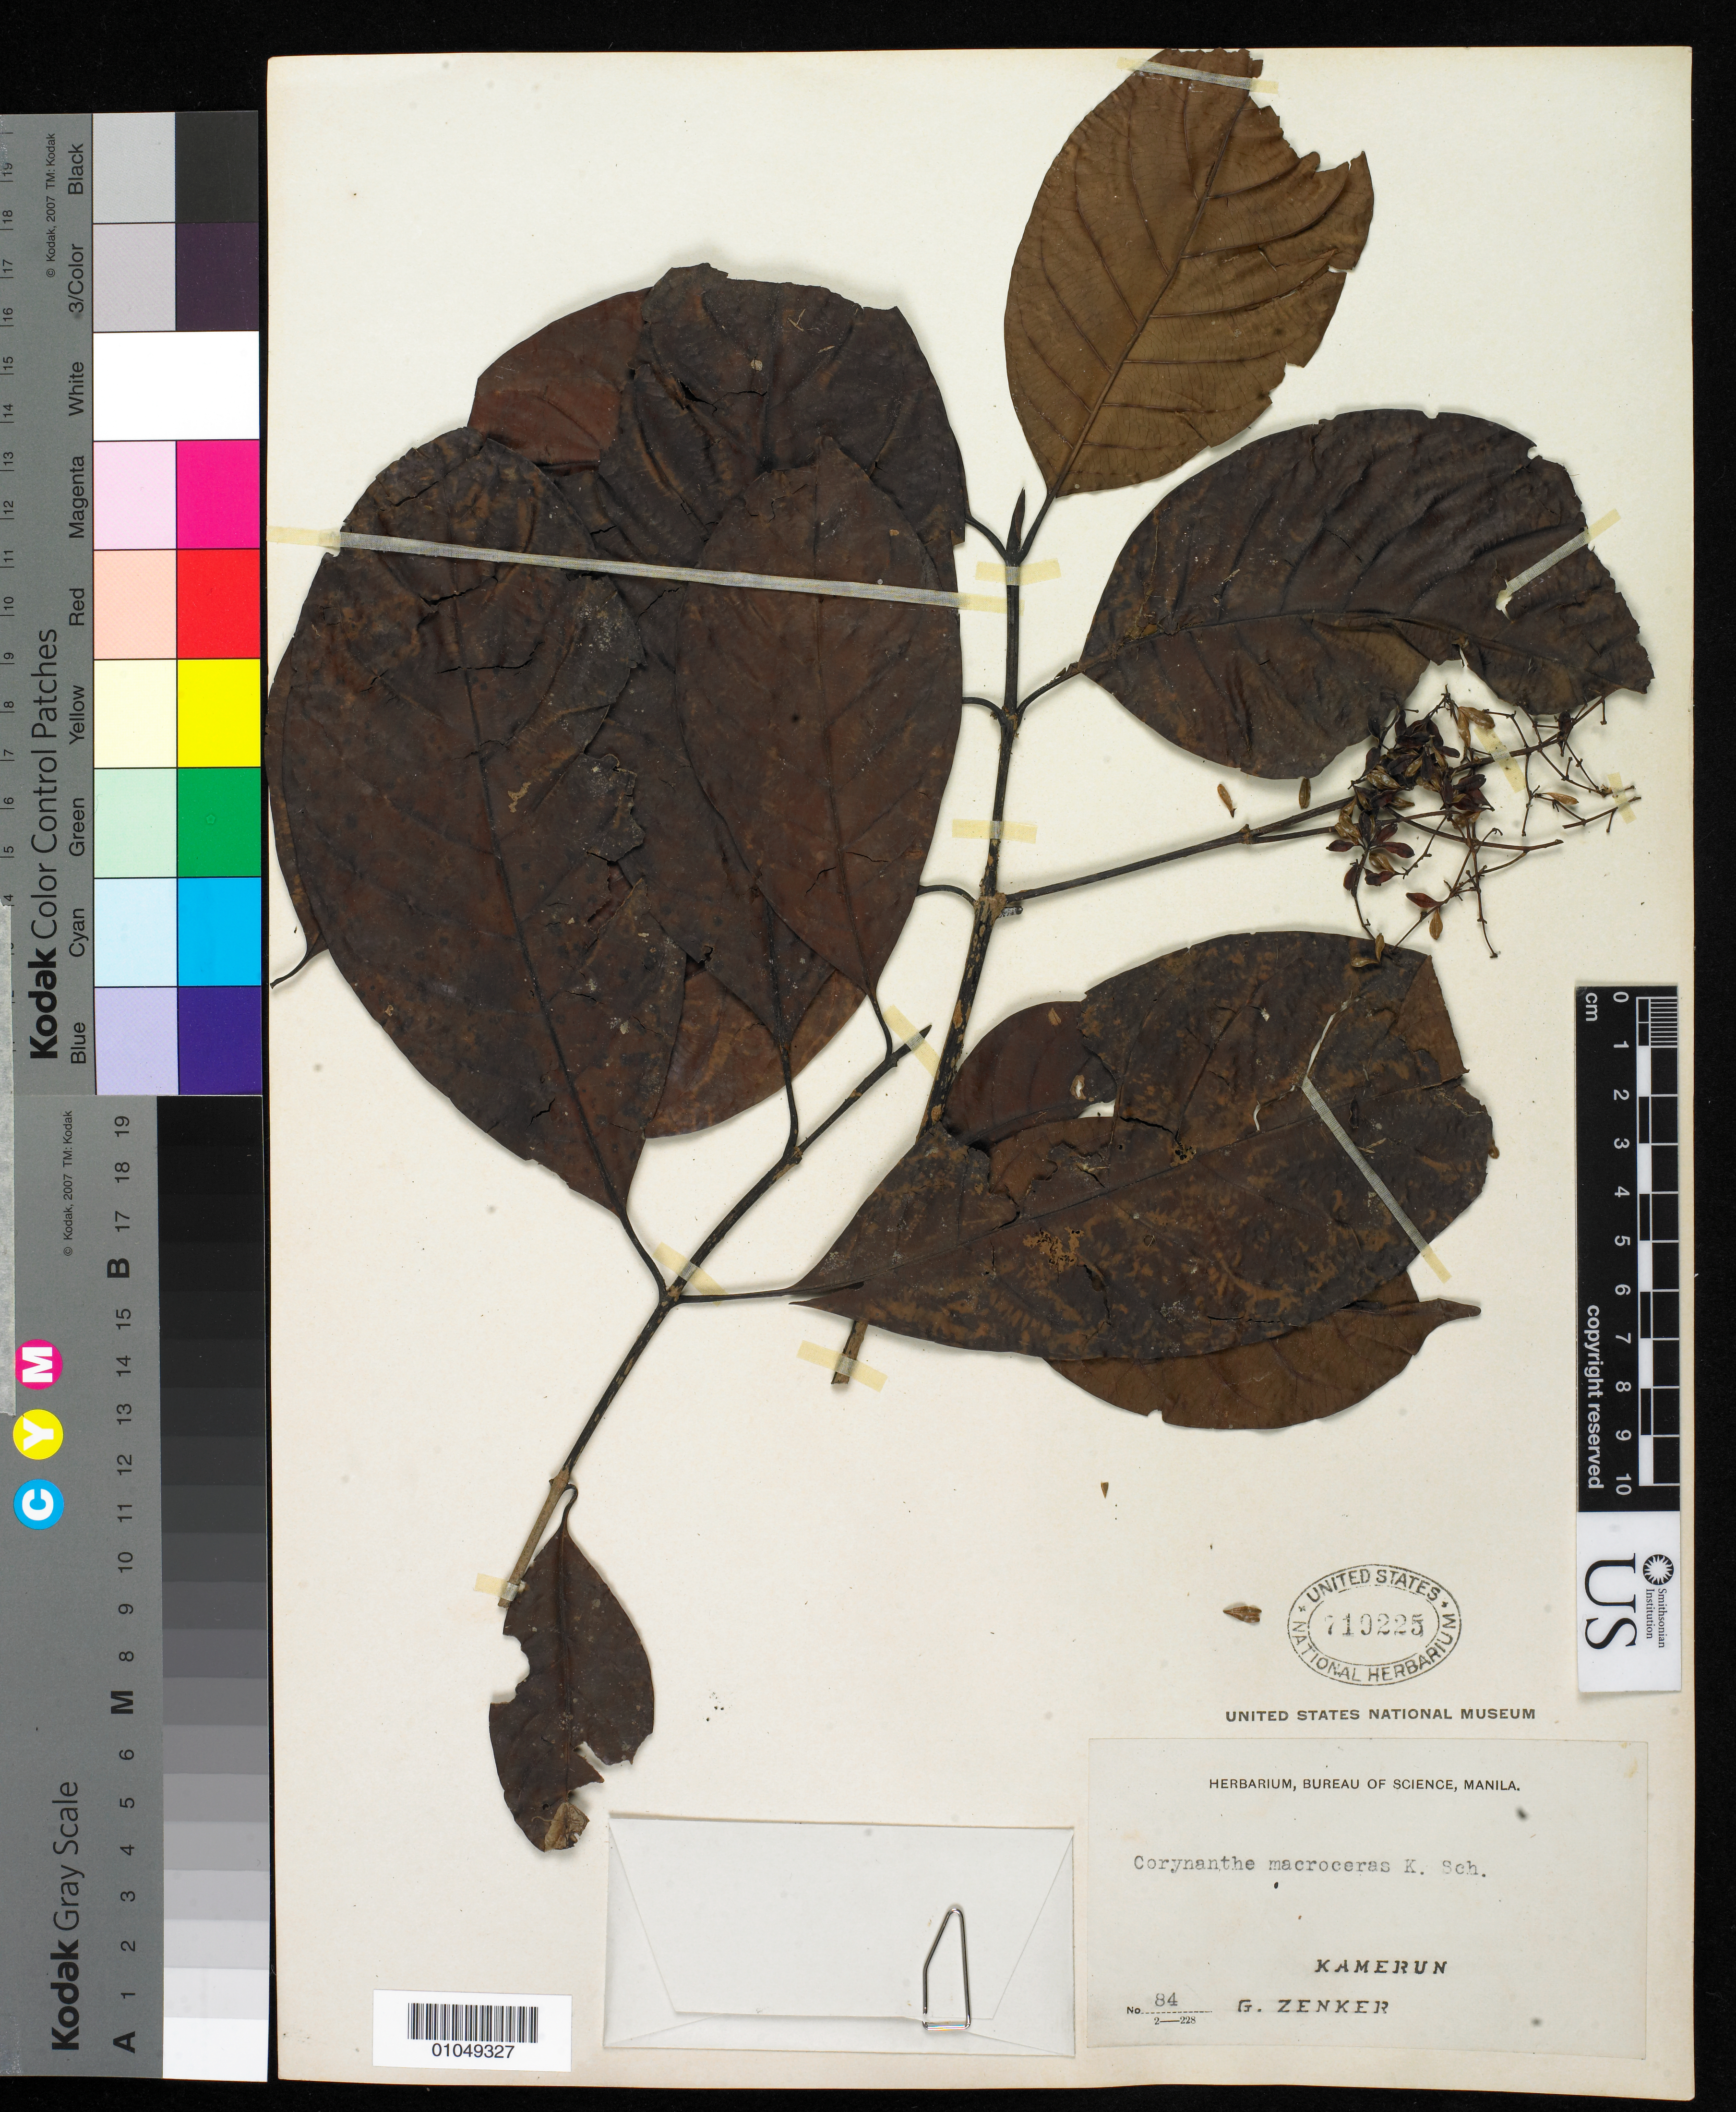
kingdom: Plantae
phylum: Tracheophyta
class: Magnoliopsida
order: Gentianales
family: Rubiaceae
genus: Pausinystalia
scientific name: Pausinystalia brachythyrsum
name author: (K. Schum.) De Wild.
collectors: G. A. Zenker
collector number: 84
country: Cameroon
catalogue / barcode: US 710225